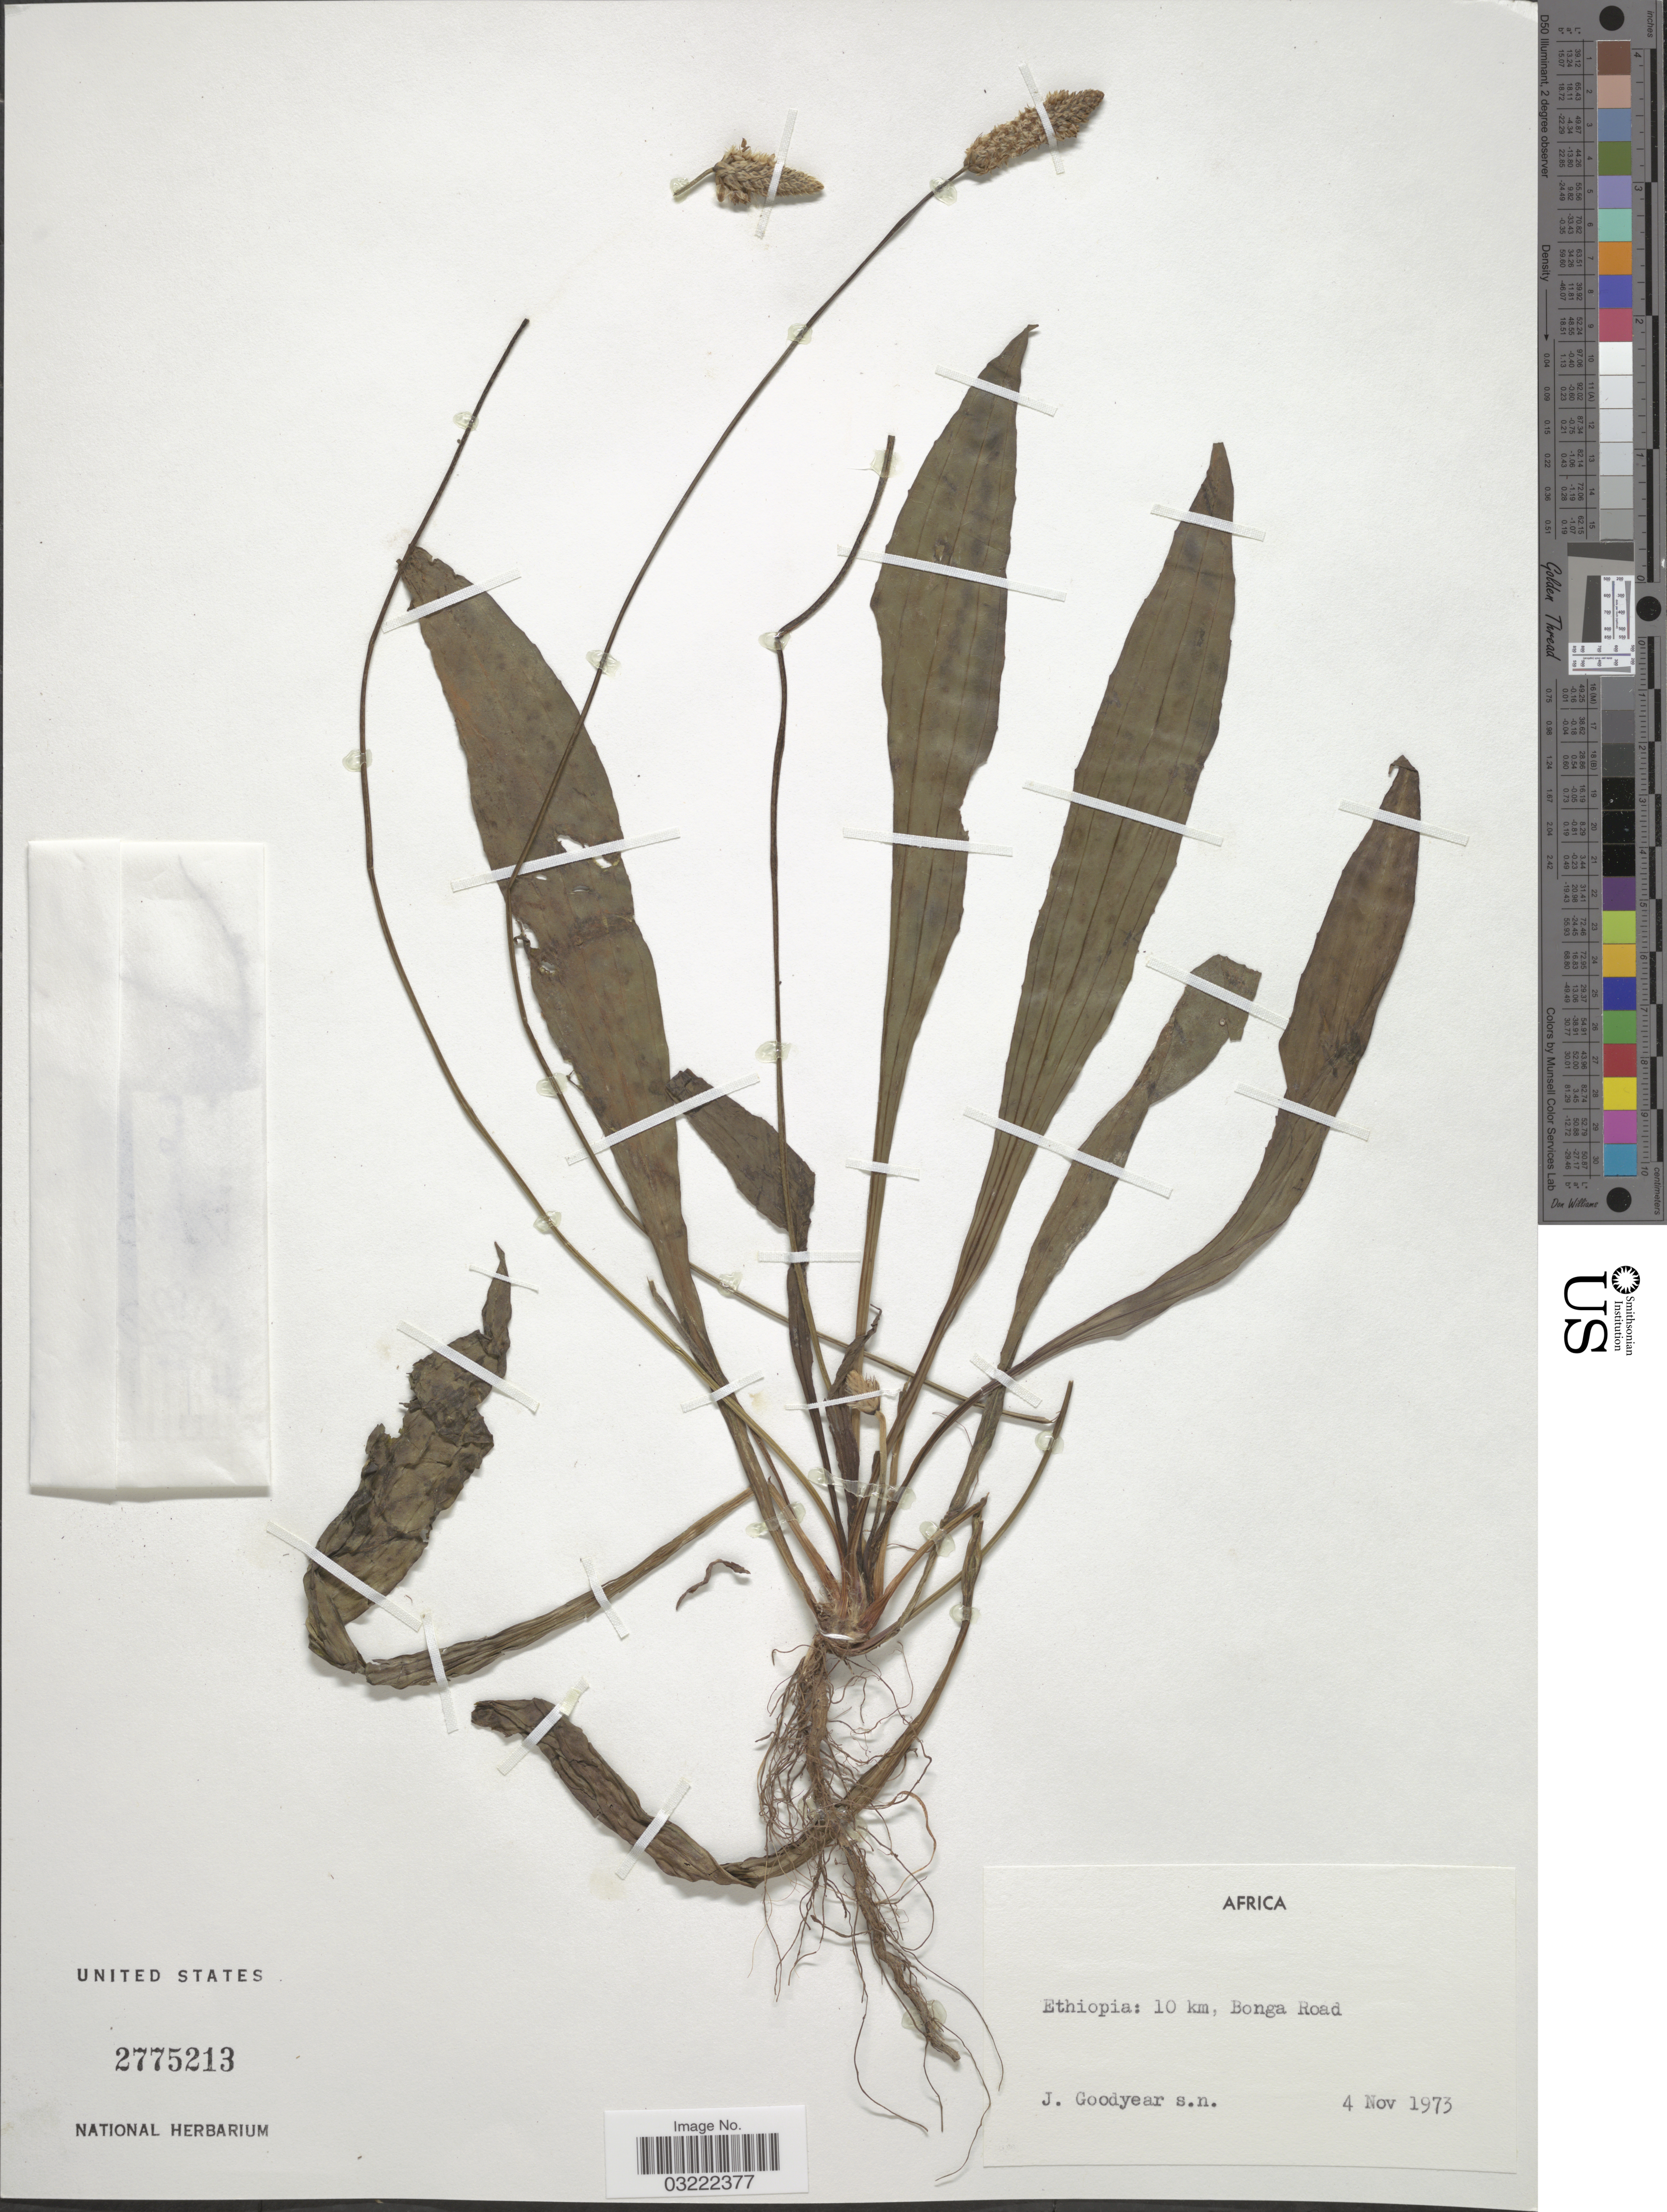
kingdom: Plantae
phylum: Tracheophyta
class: Magnoliopsida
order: Lamiales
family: Plantaginaceae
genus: Plantago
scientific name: Plantago lanceolata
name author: L.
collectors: J. Goodyear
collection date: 1973-11-04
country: Ethiopia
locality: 10 km, Bonga Road.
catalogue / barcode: US 2775213